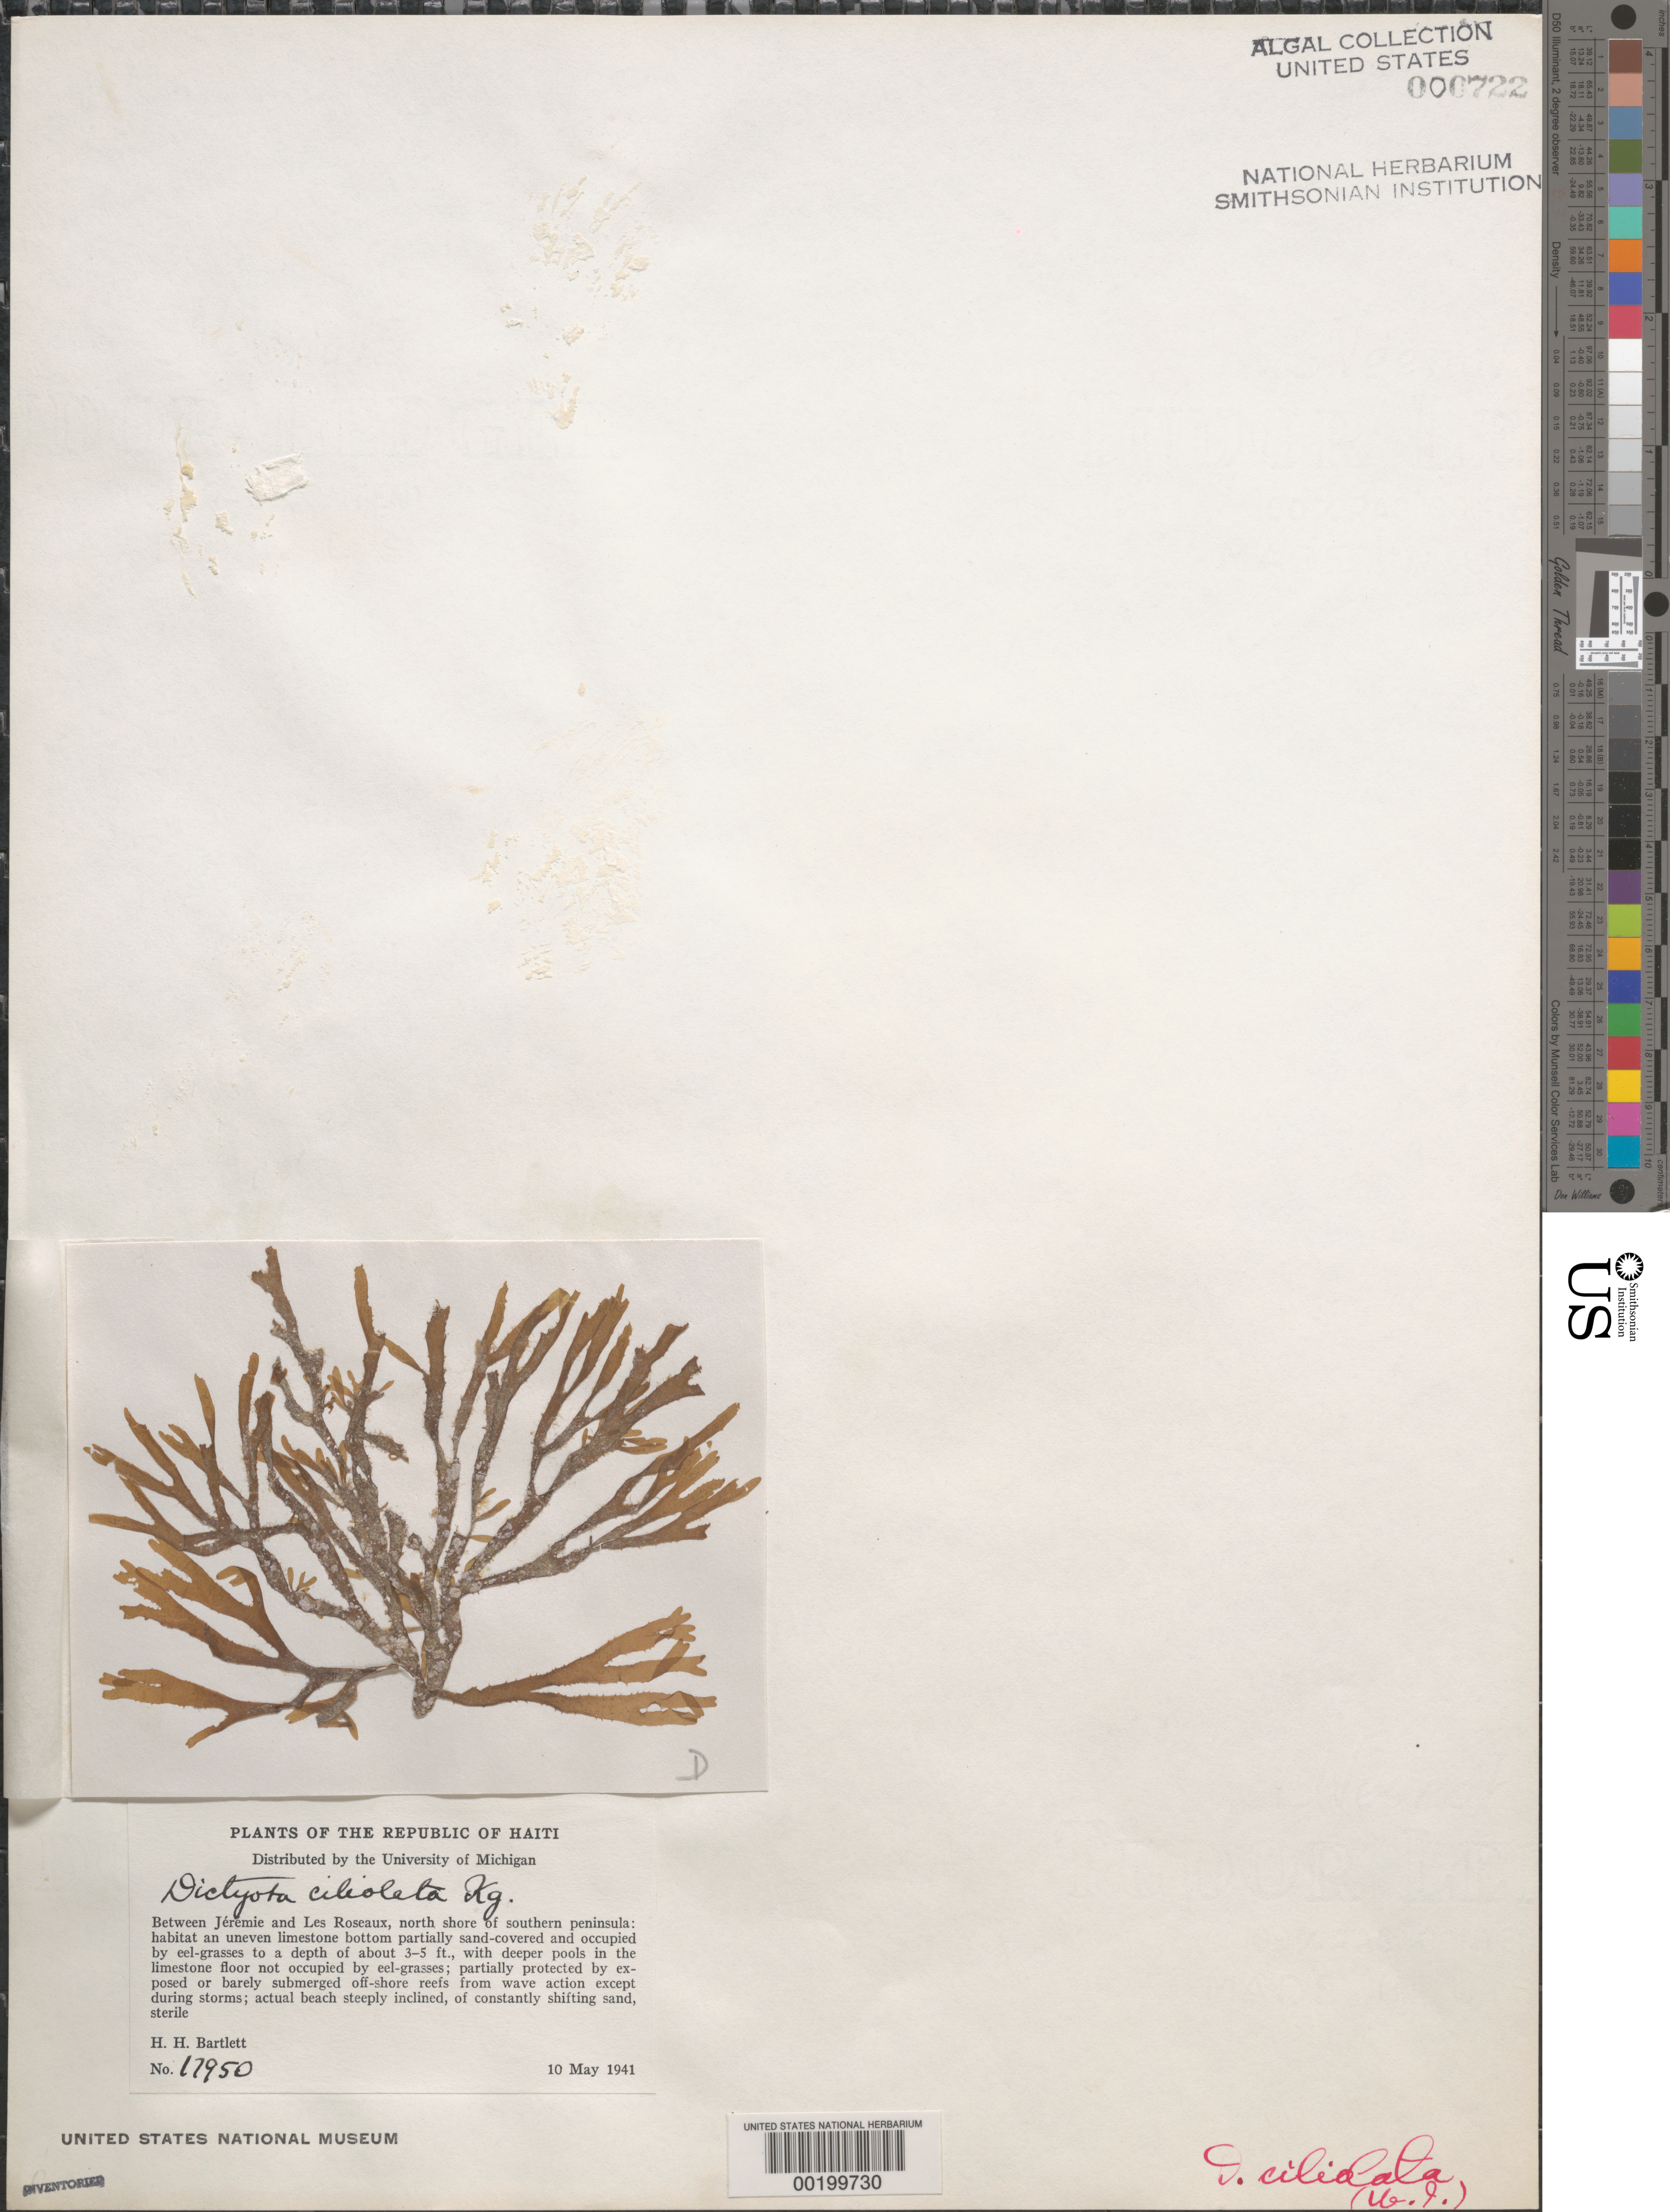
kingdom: Chromista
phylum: Ochrophyta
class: Phaeophyceae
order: Dictyotales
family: Dictyotaceae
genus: Dictyota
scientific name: Dictyota ciliolata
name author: Sond. ex Kütz.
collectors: H. H. Bartlett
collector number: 17950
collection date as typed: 10 May 1941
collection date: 1941-05-10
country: Haiti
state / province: Sud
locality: Between Jeremie and Les Roseaux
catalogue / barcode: US 722